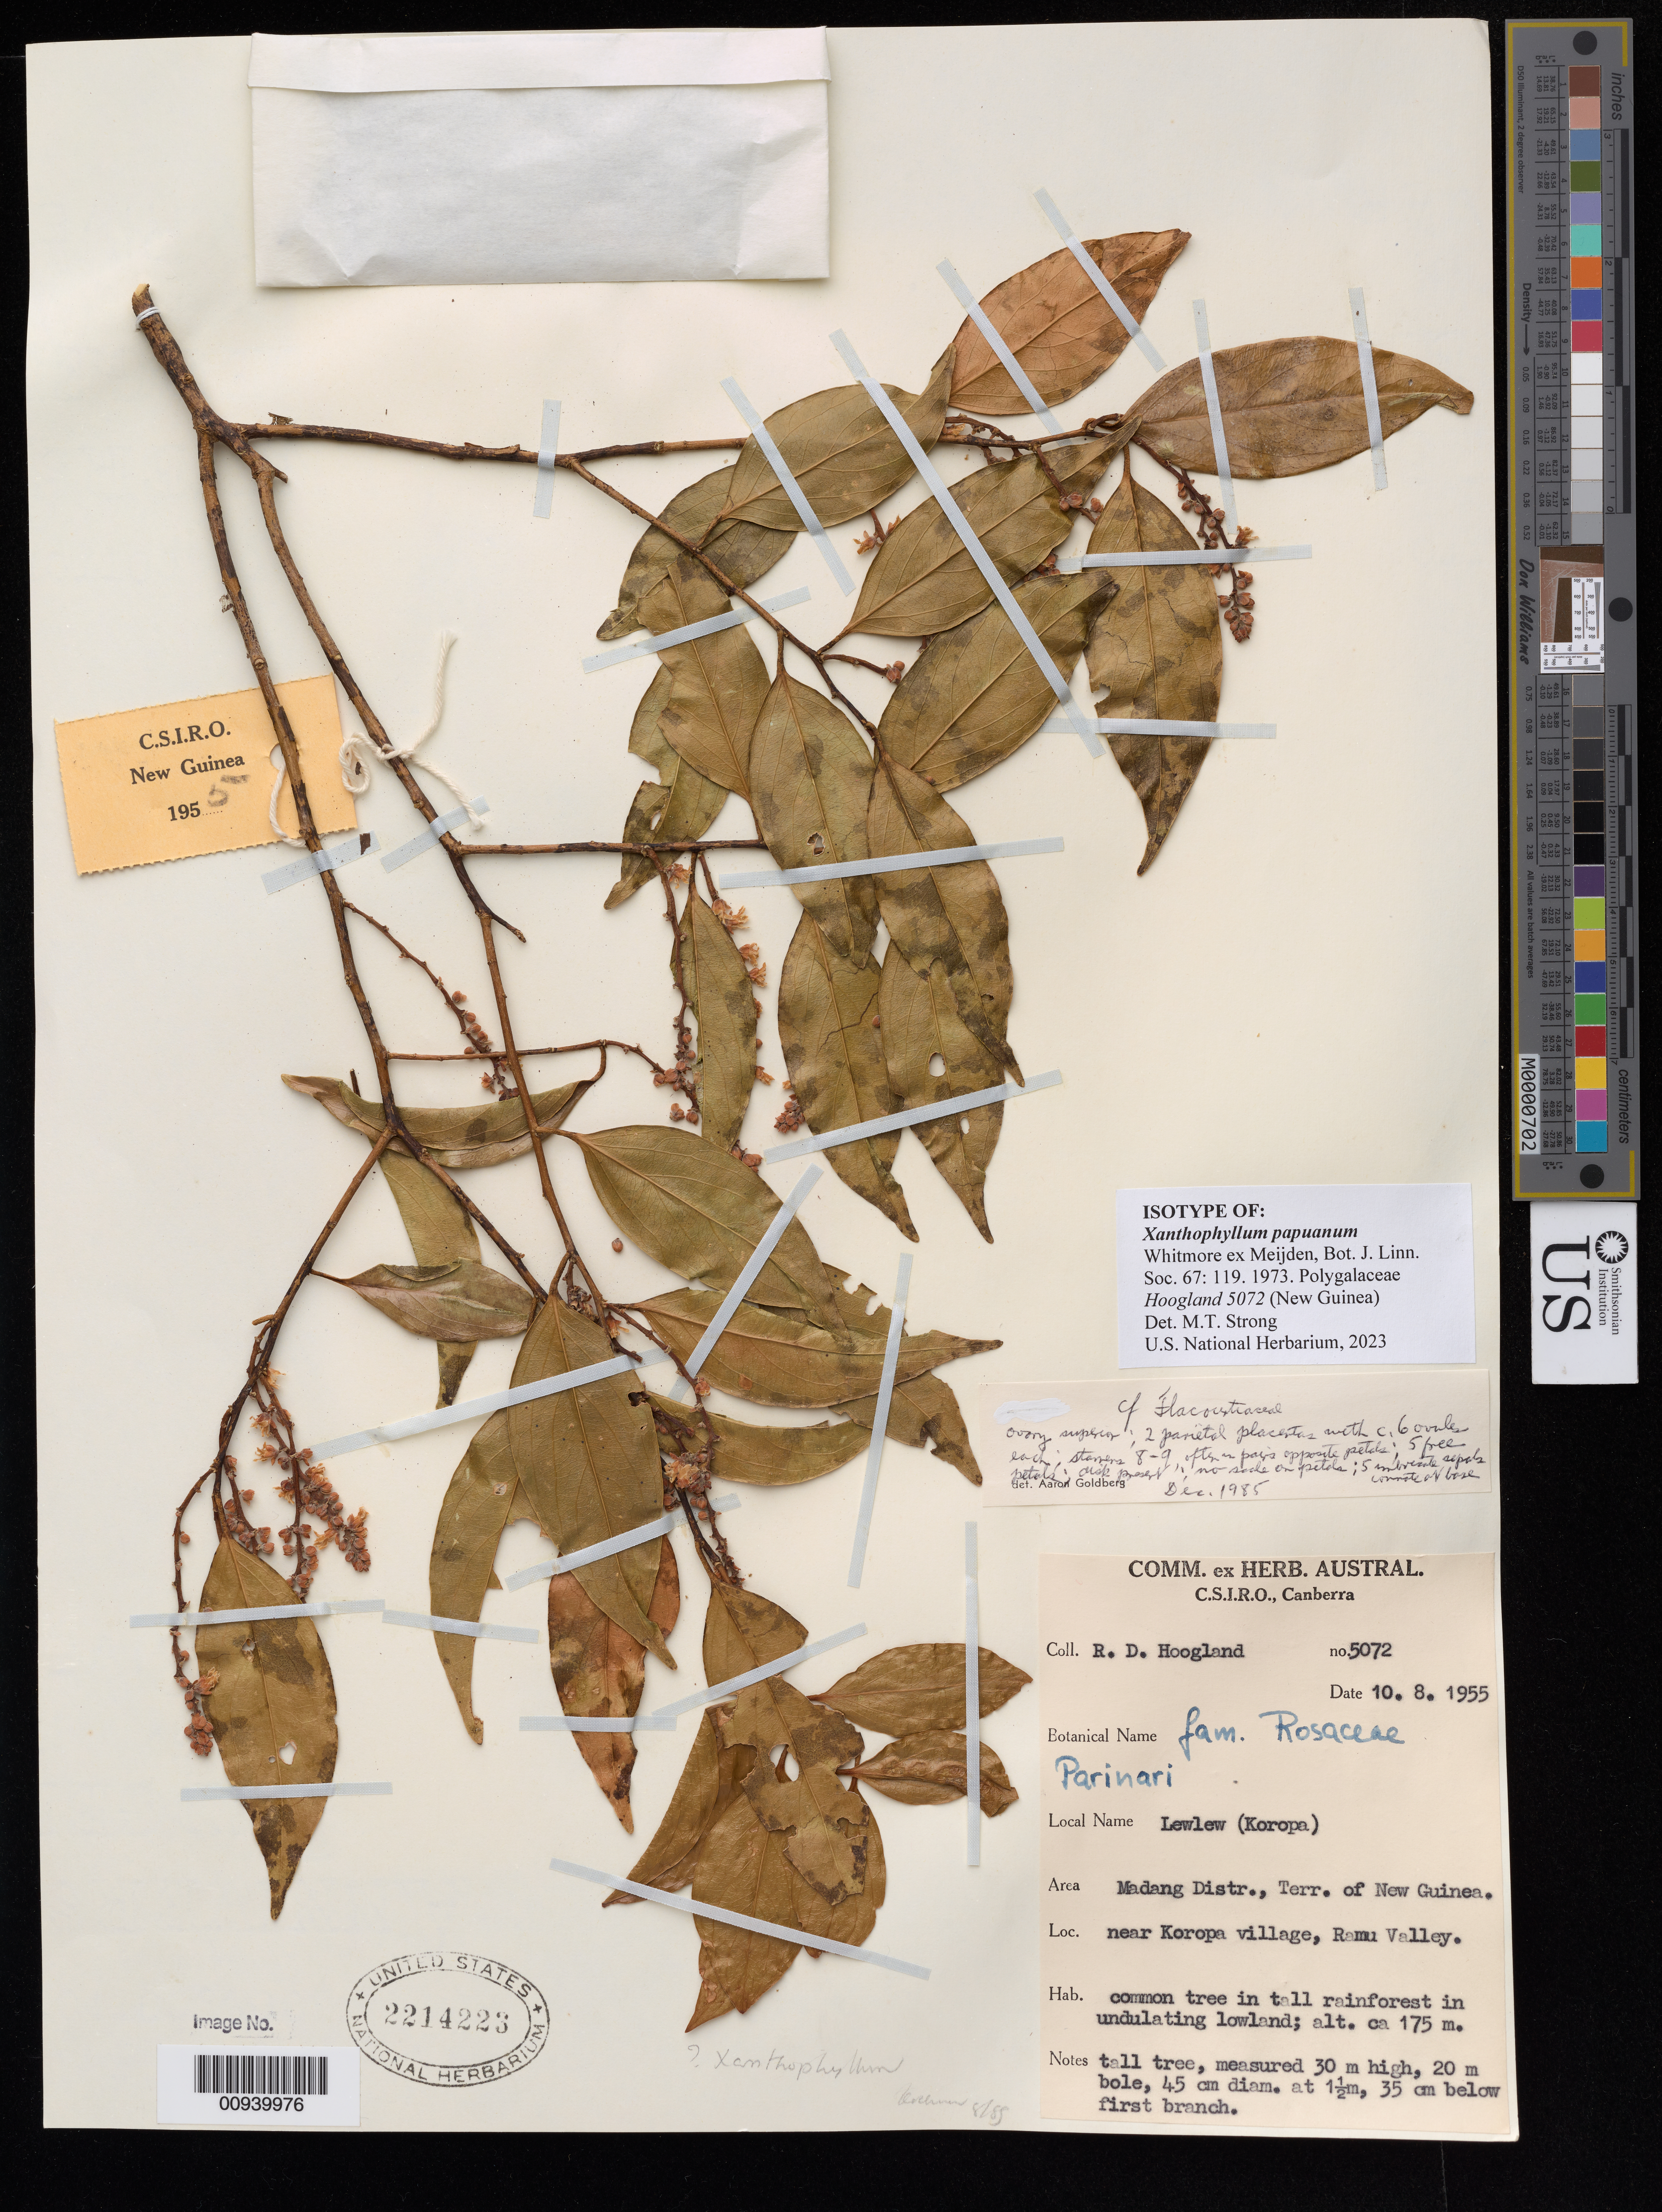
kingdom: Plantae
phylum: Tracheophyta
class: Magnoliopsida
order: Fabales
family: Polygalaceae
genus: Xanthophyllum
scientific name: Xanthophyllum papuanum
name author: Whitmore ex Meijden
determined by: Strong, Mark T., (BOT), Smithsonian Institution - National Museum of Natural History (UNITED STATES)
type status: Isotype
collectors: R. D. Hoogland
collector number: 5072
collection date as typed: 10 Aug 1955 or 08 Oct 1955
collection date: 1955-08-10 or 1955-10-08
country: Papua New Guinea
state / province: Madang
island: New Guinea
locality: near Koropa village, Ramu Valley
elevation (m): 175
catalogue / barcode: US 2214223